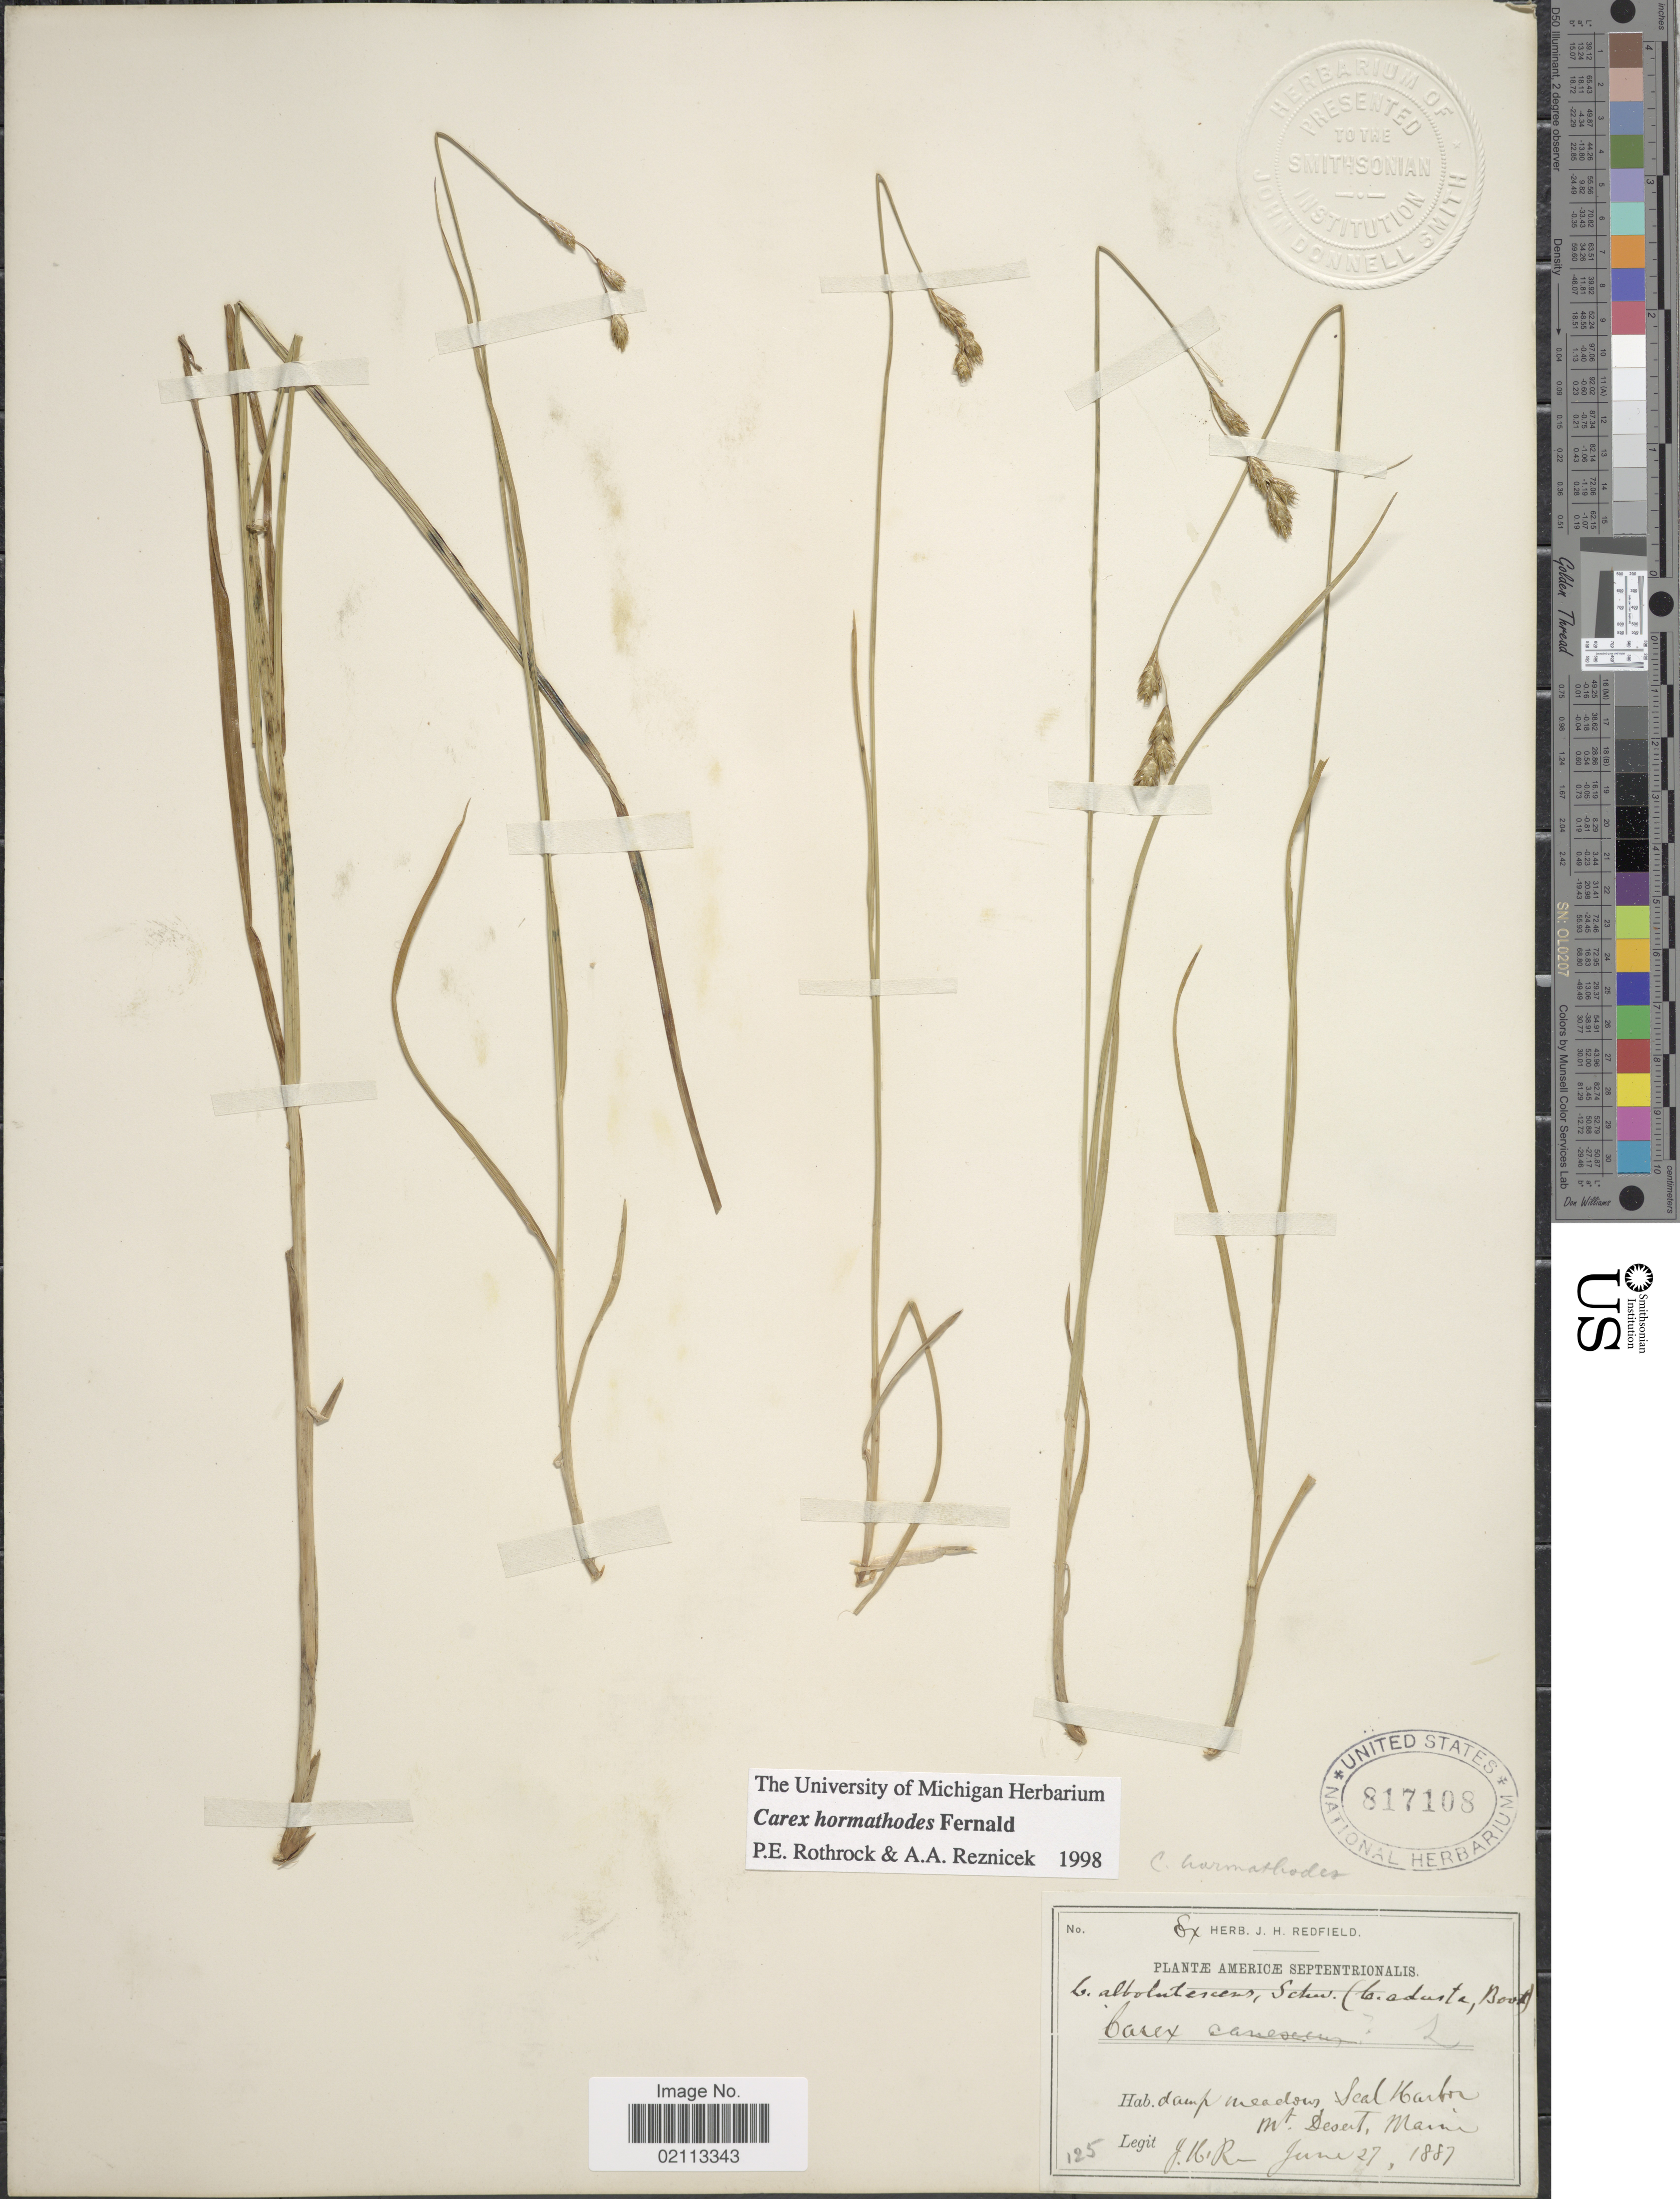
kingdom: Plantae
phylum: Tracheophyta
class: Liliopsida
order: Poales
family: Cyperaceae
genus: Carex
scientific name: Carex hormathodes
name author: Fernald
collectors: J. Redfield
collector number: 125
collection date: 1887-06-27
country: United States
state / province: Maine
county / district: Hancock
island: Mt. Desert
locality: Damp meadows Seal Harbor, Mt. Desert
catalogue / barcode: US 817108